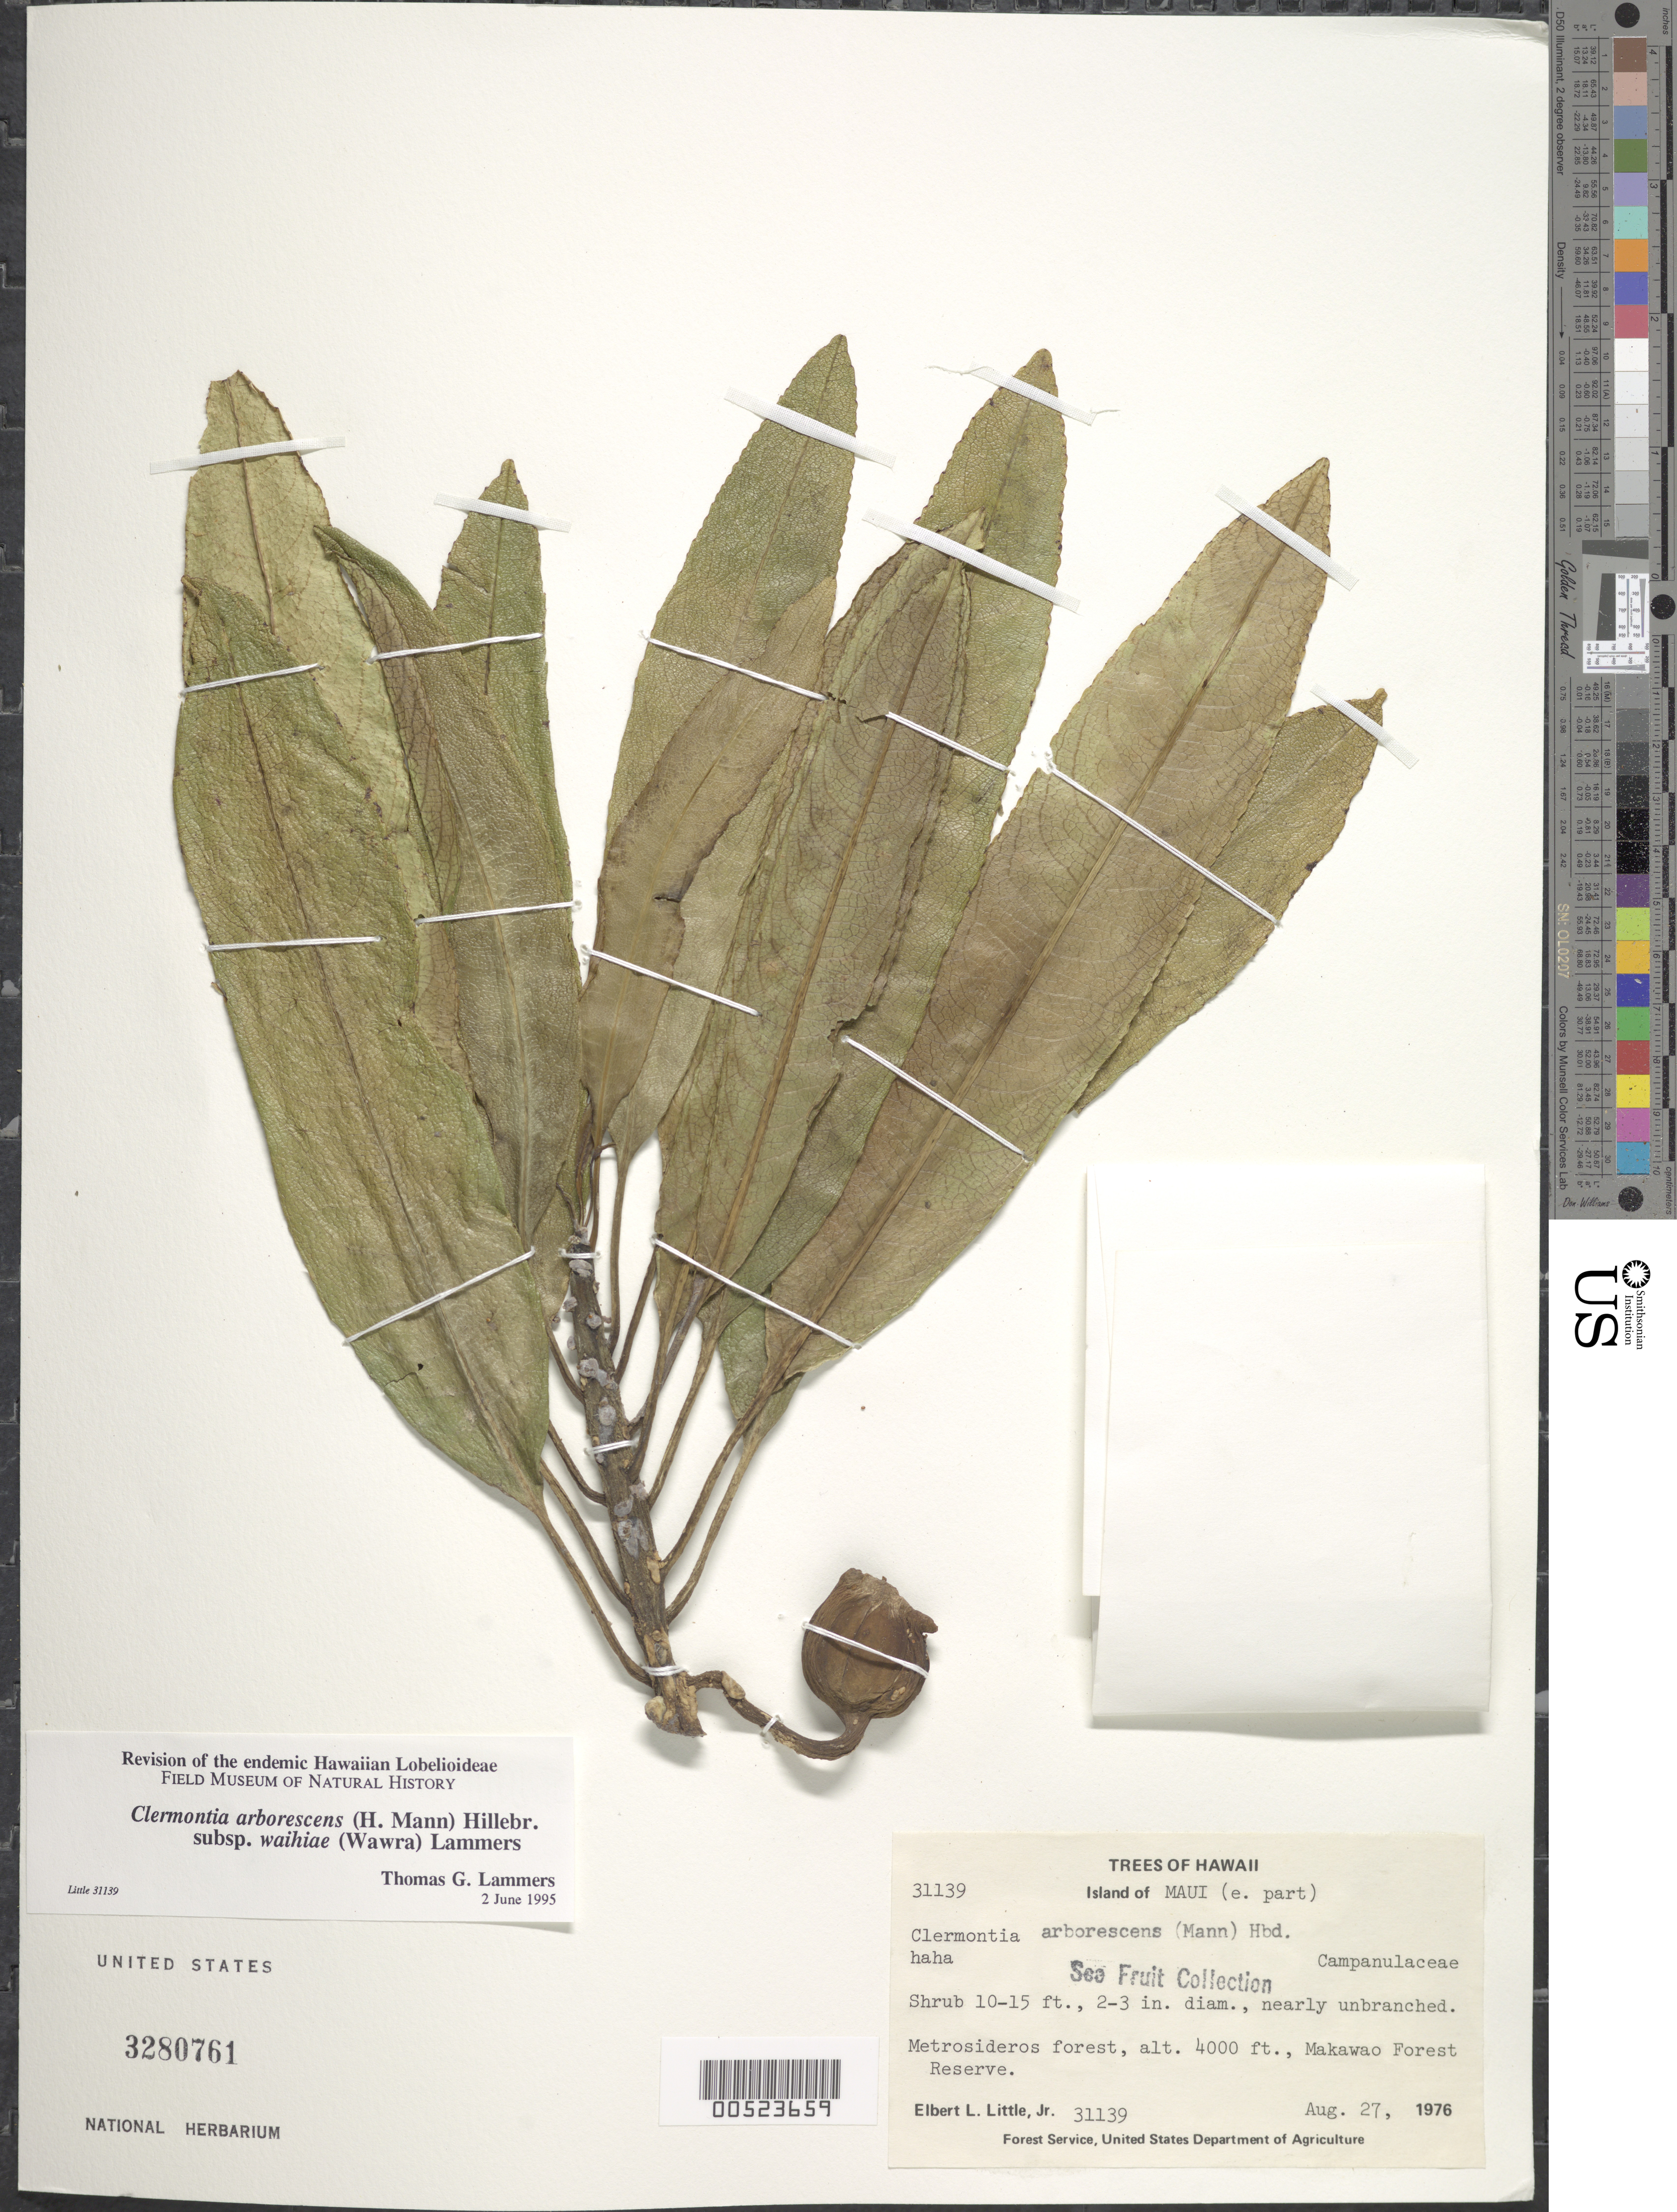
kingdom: Plantae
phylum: Tracheophyta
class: Magnoliopsida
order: Asterales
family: Campanulaceae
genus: Clermontia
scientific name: Clermontia arborescens subsp. waihiae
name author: Lammers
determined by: Lammers, T. G.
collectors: E. L. Little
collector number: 31139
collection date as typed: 27 Aug 1976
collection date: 1976-08-27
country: United States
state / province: Hawaii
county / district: Maui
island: Maui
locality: E Maui, Makawao For Res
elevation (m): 1219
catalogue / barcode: US 3280761